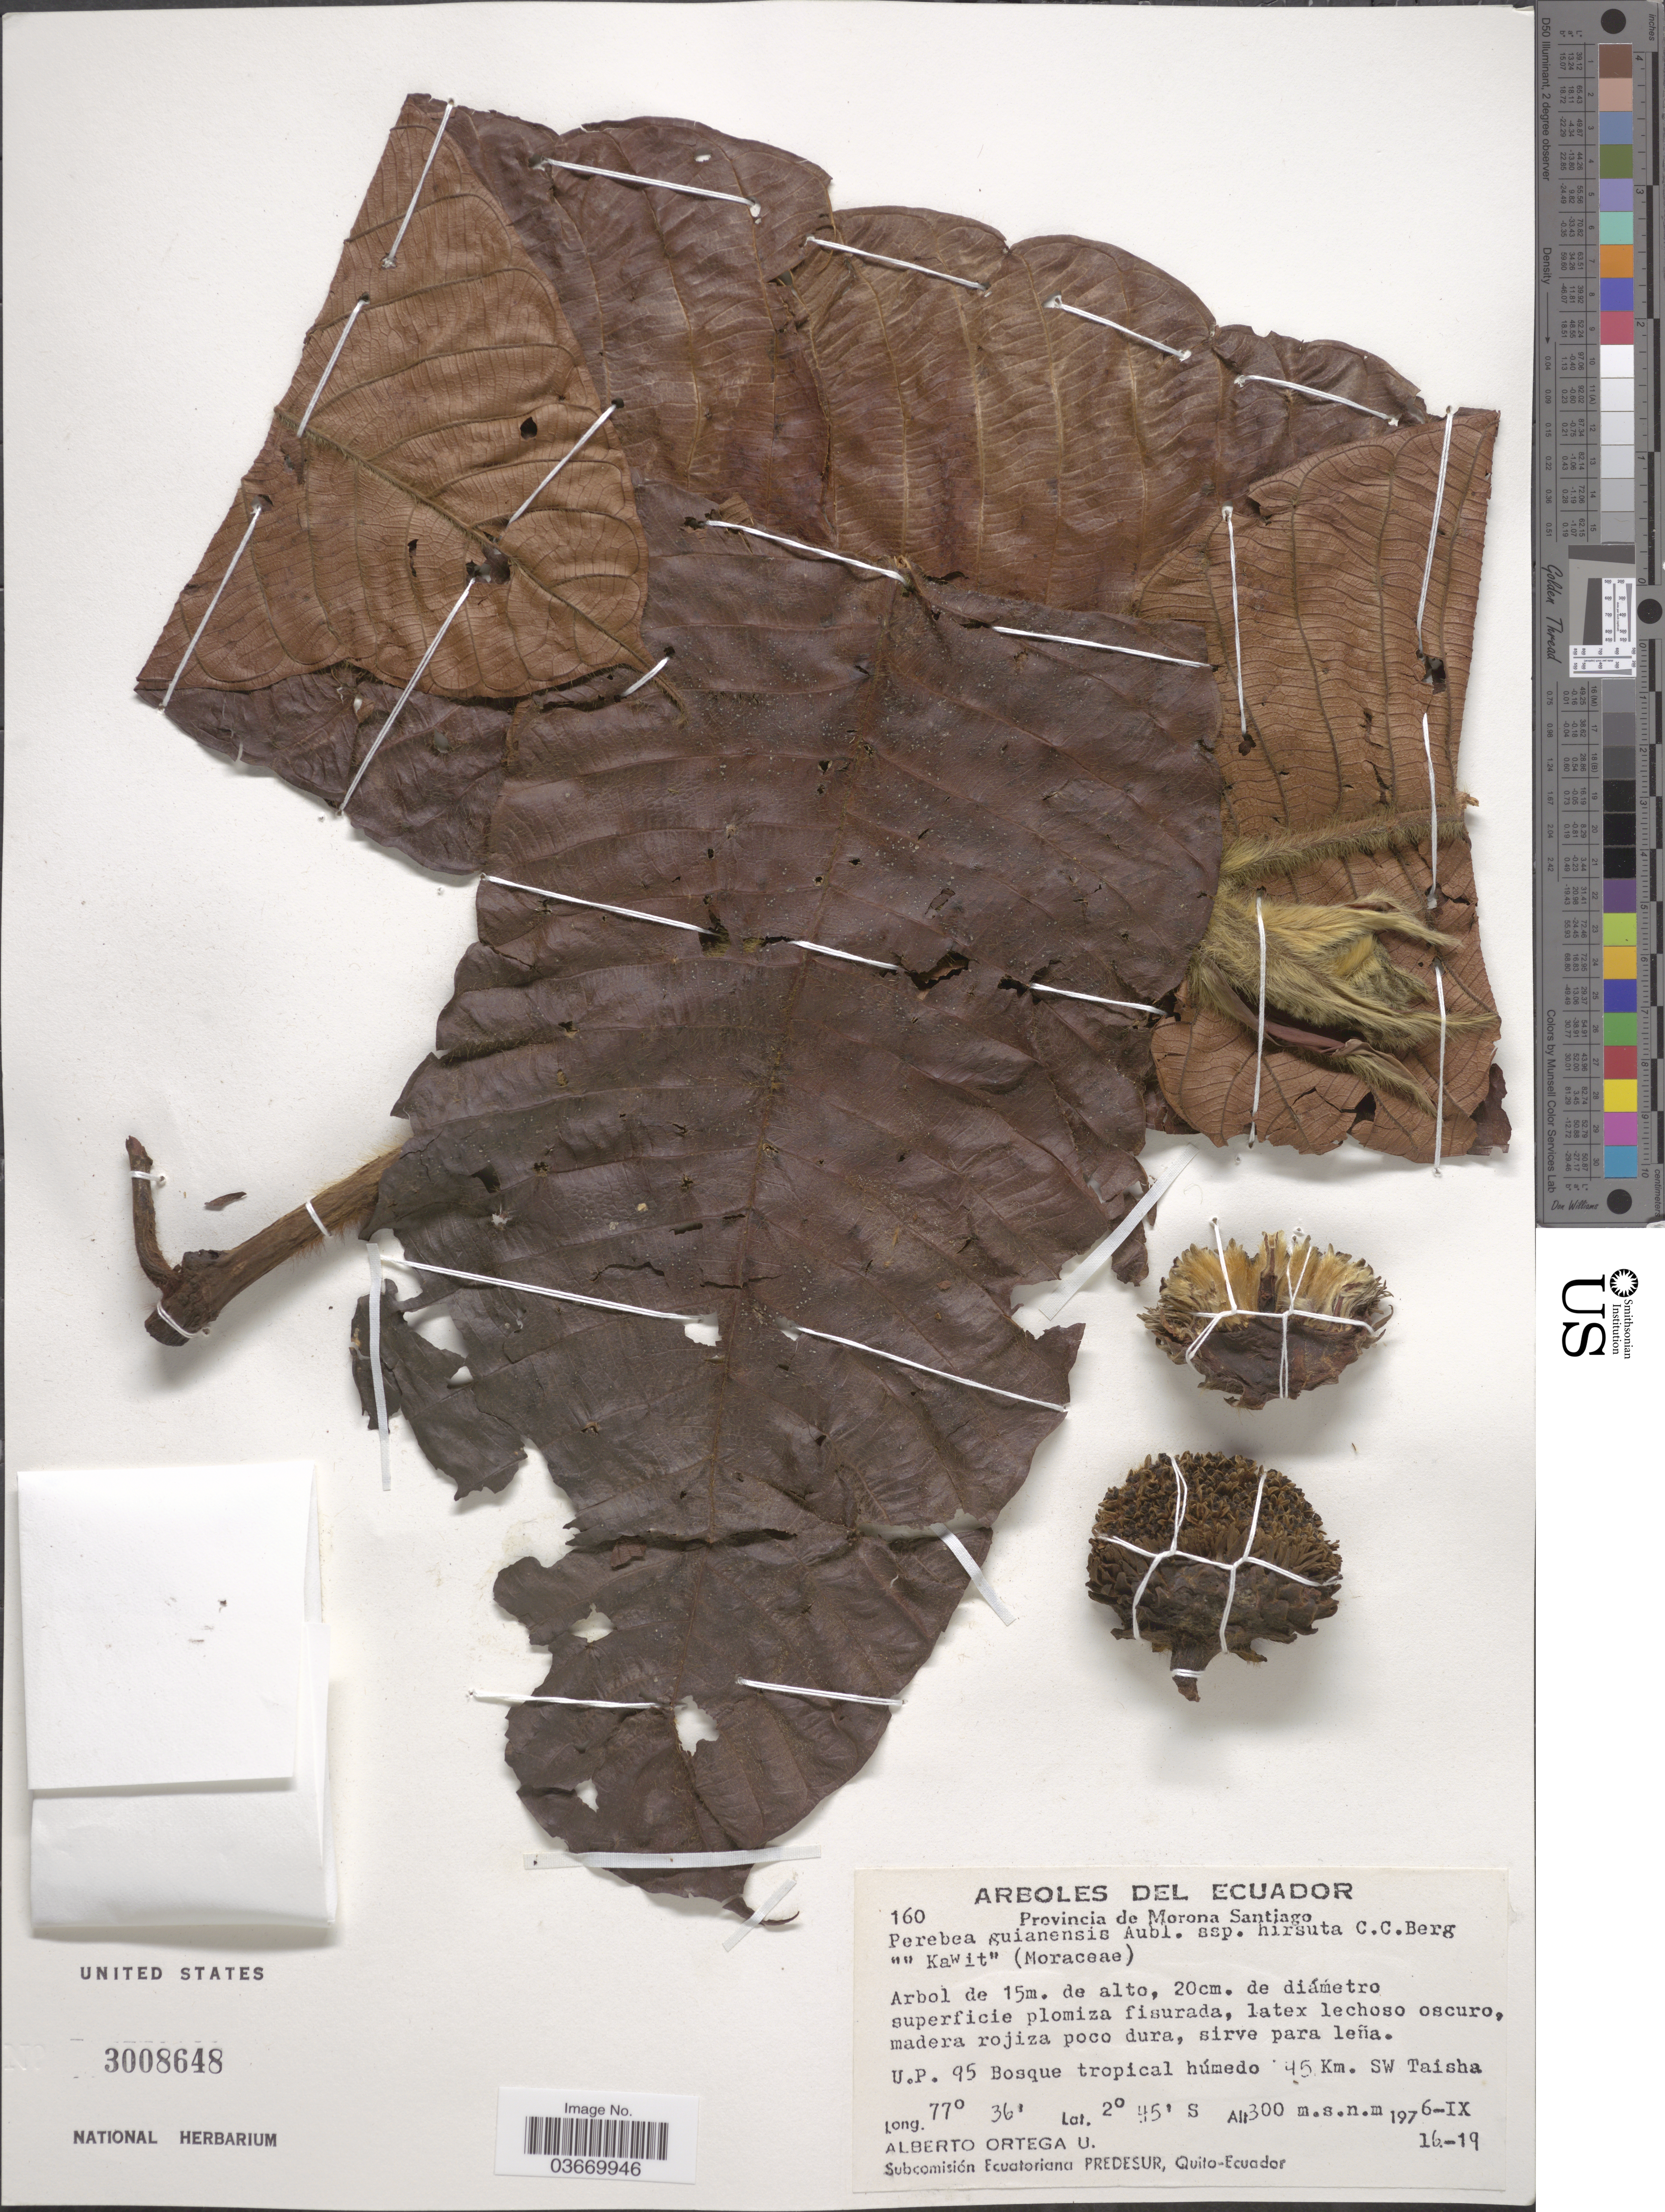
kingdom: Plantae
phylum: Tracheophyta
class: Magnoliopsida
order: Rosales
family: Moraceae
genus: Perebea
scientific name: Perebea guianensis subsp. hirsuta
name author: C.C. Berg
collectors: A. T. Ortega U.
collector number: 160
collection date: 1976-09-16/1976-09-19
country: Ecuador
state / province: Morona-Santiago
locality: U.P. 95 Bosque tropical húmedo 45 Km. SW Taisha.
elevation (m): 300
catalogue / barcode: US 3008648